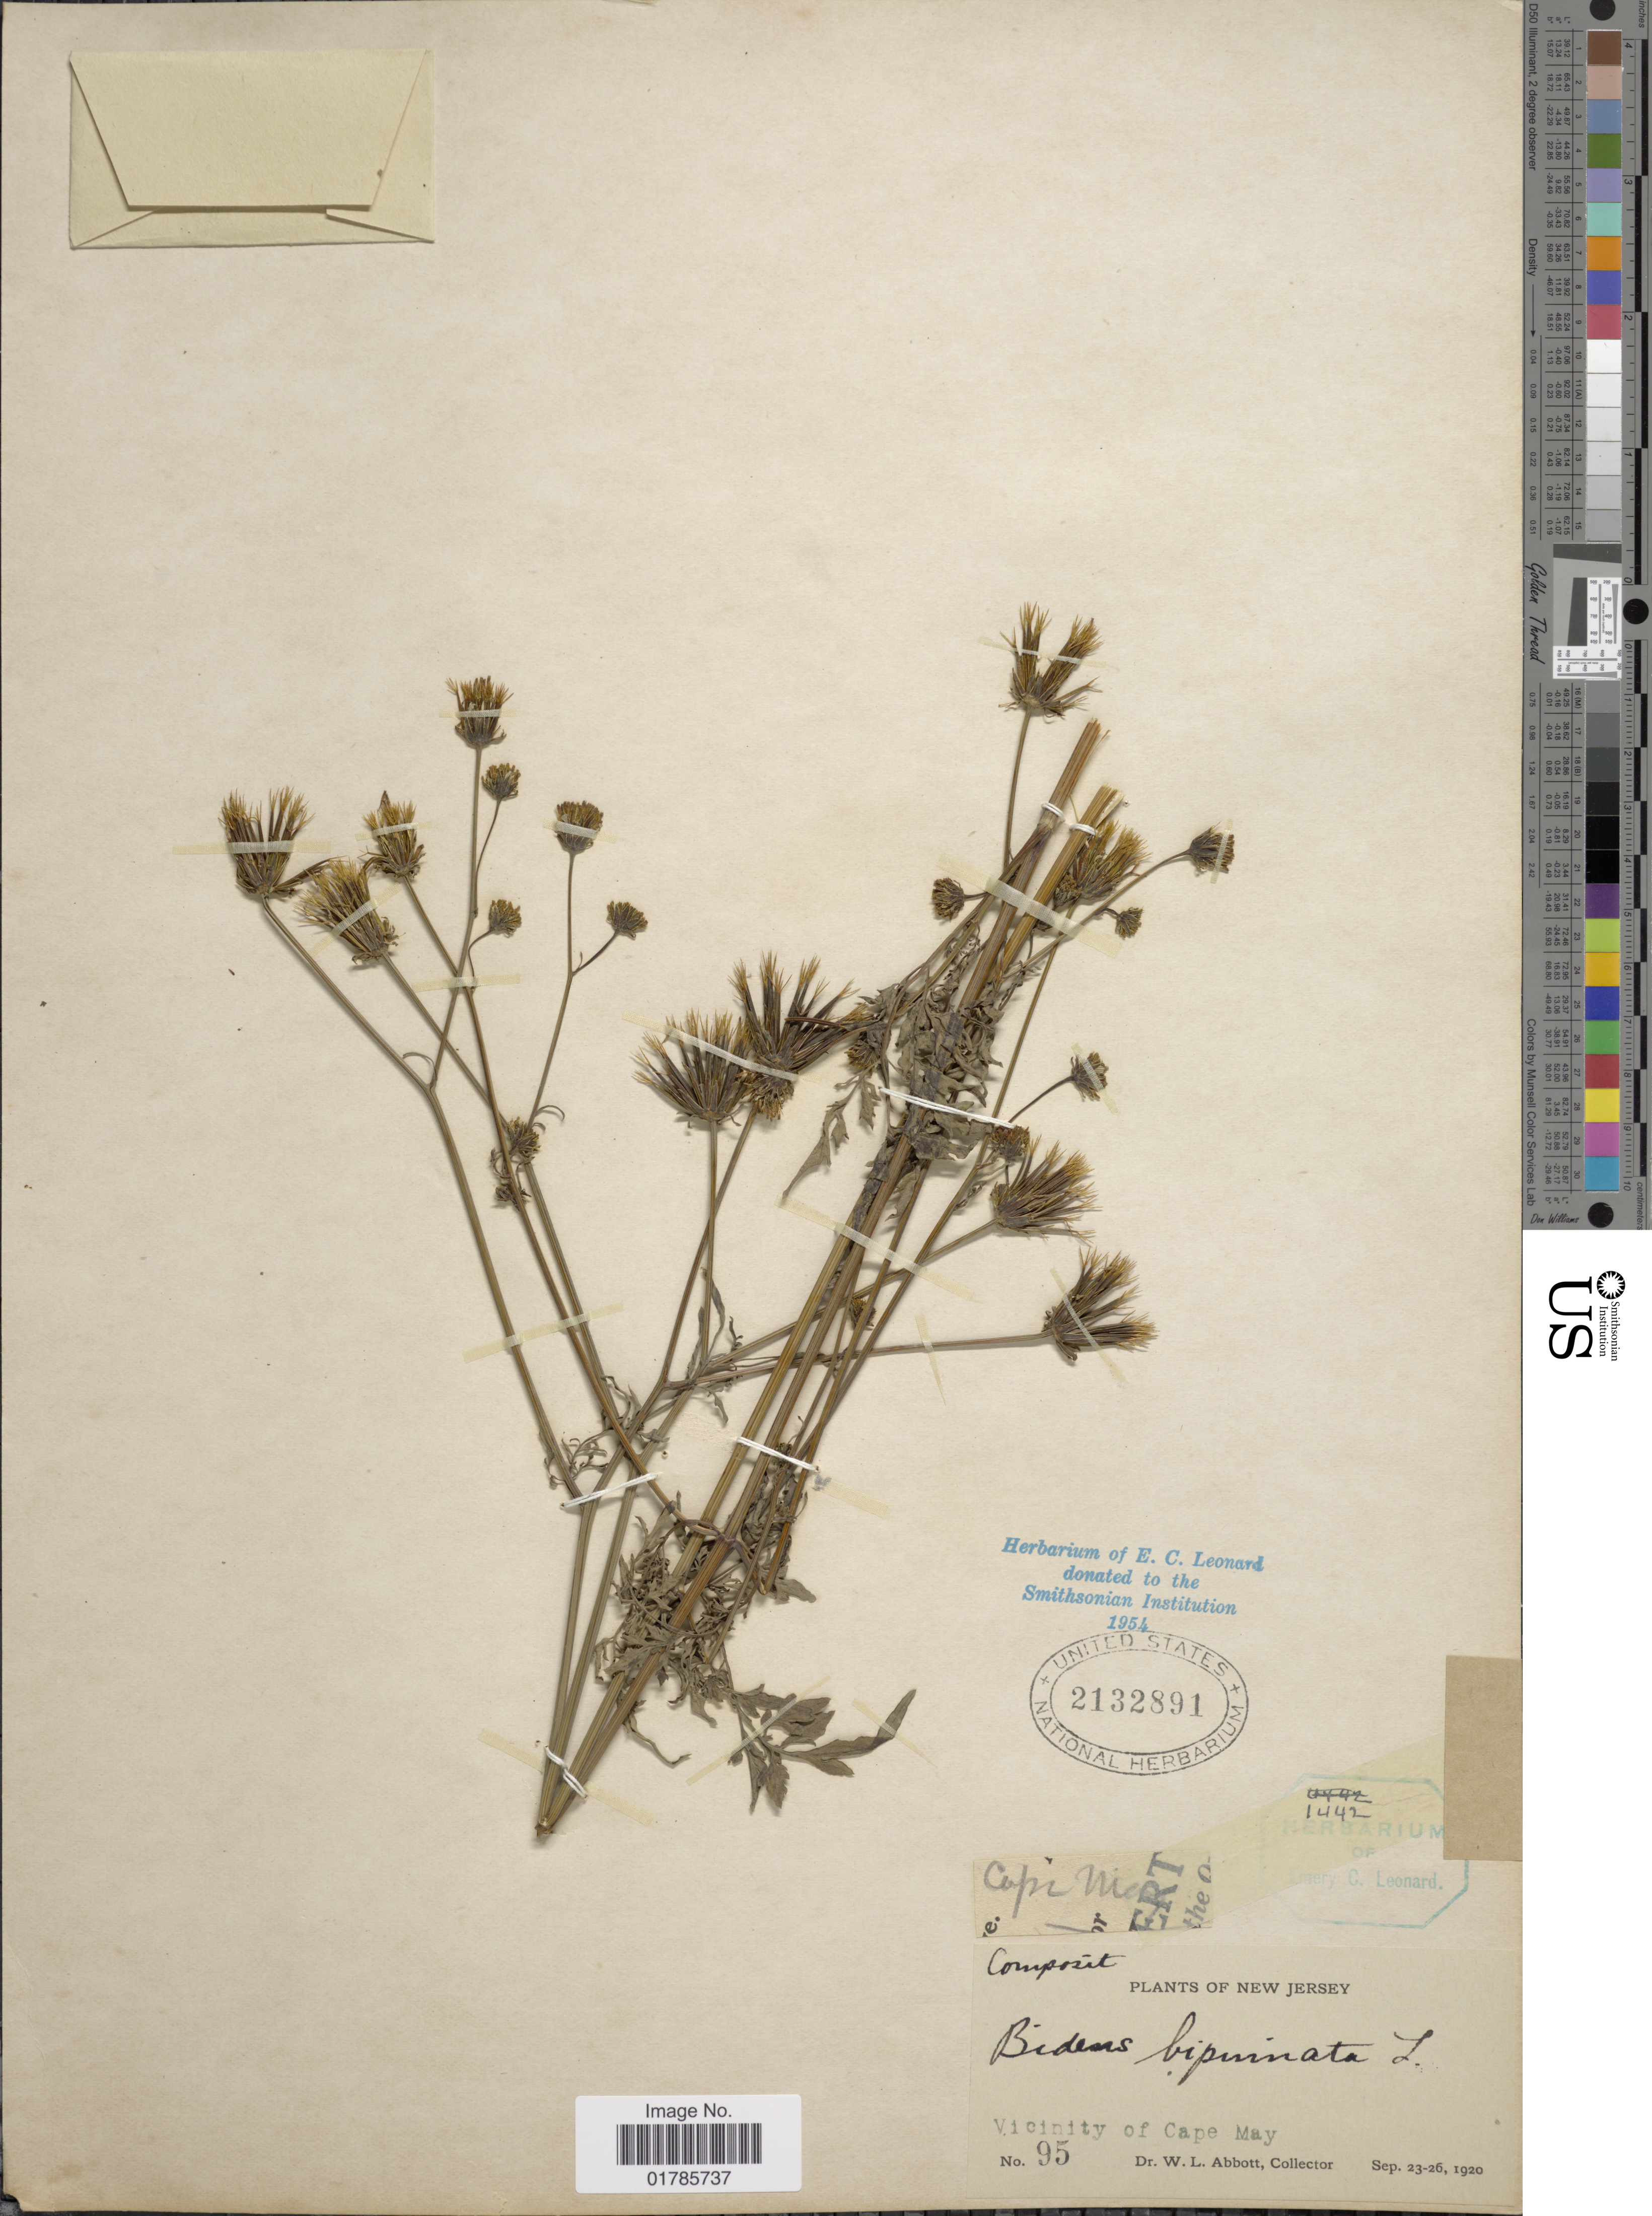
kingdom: Plantae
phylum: Tracheophyta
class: Magnoliopsida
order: Asterales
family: Asteraceae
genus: Bidens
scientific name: Bidens bipinnata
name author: L.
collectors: W. L. Abbott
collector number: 95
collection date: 1920-09-23/1920-09-26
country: United States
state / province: New Jersey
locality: Vicinity of Cape May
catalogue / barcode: US 2132891